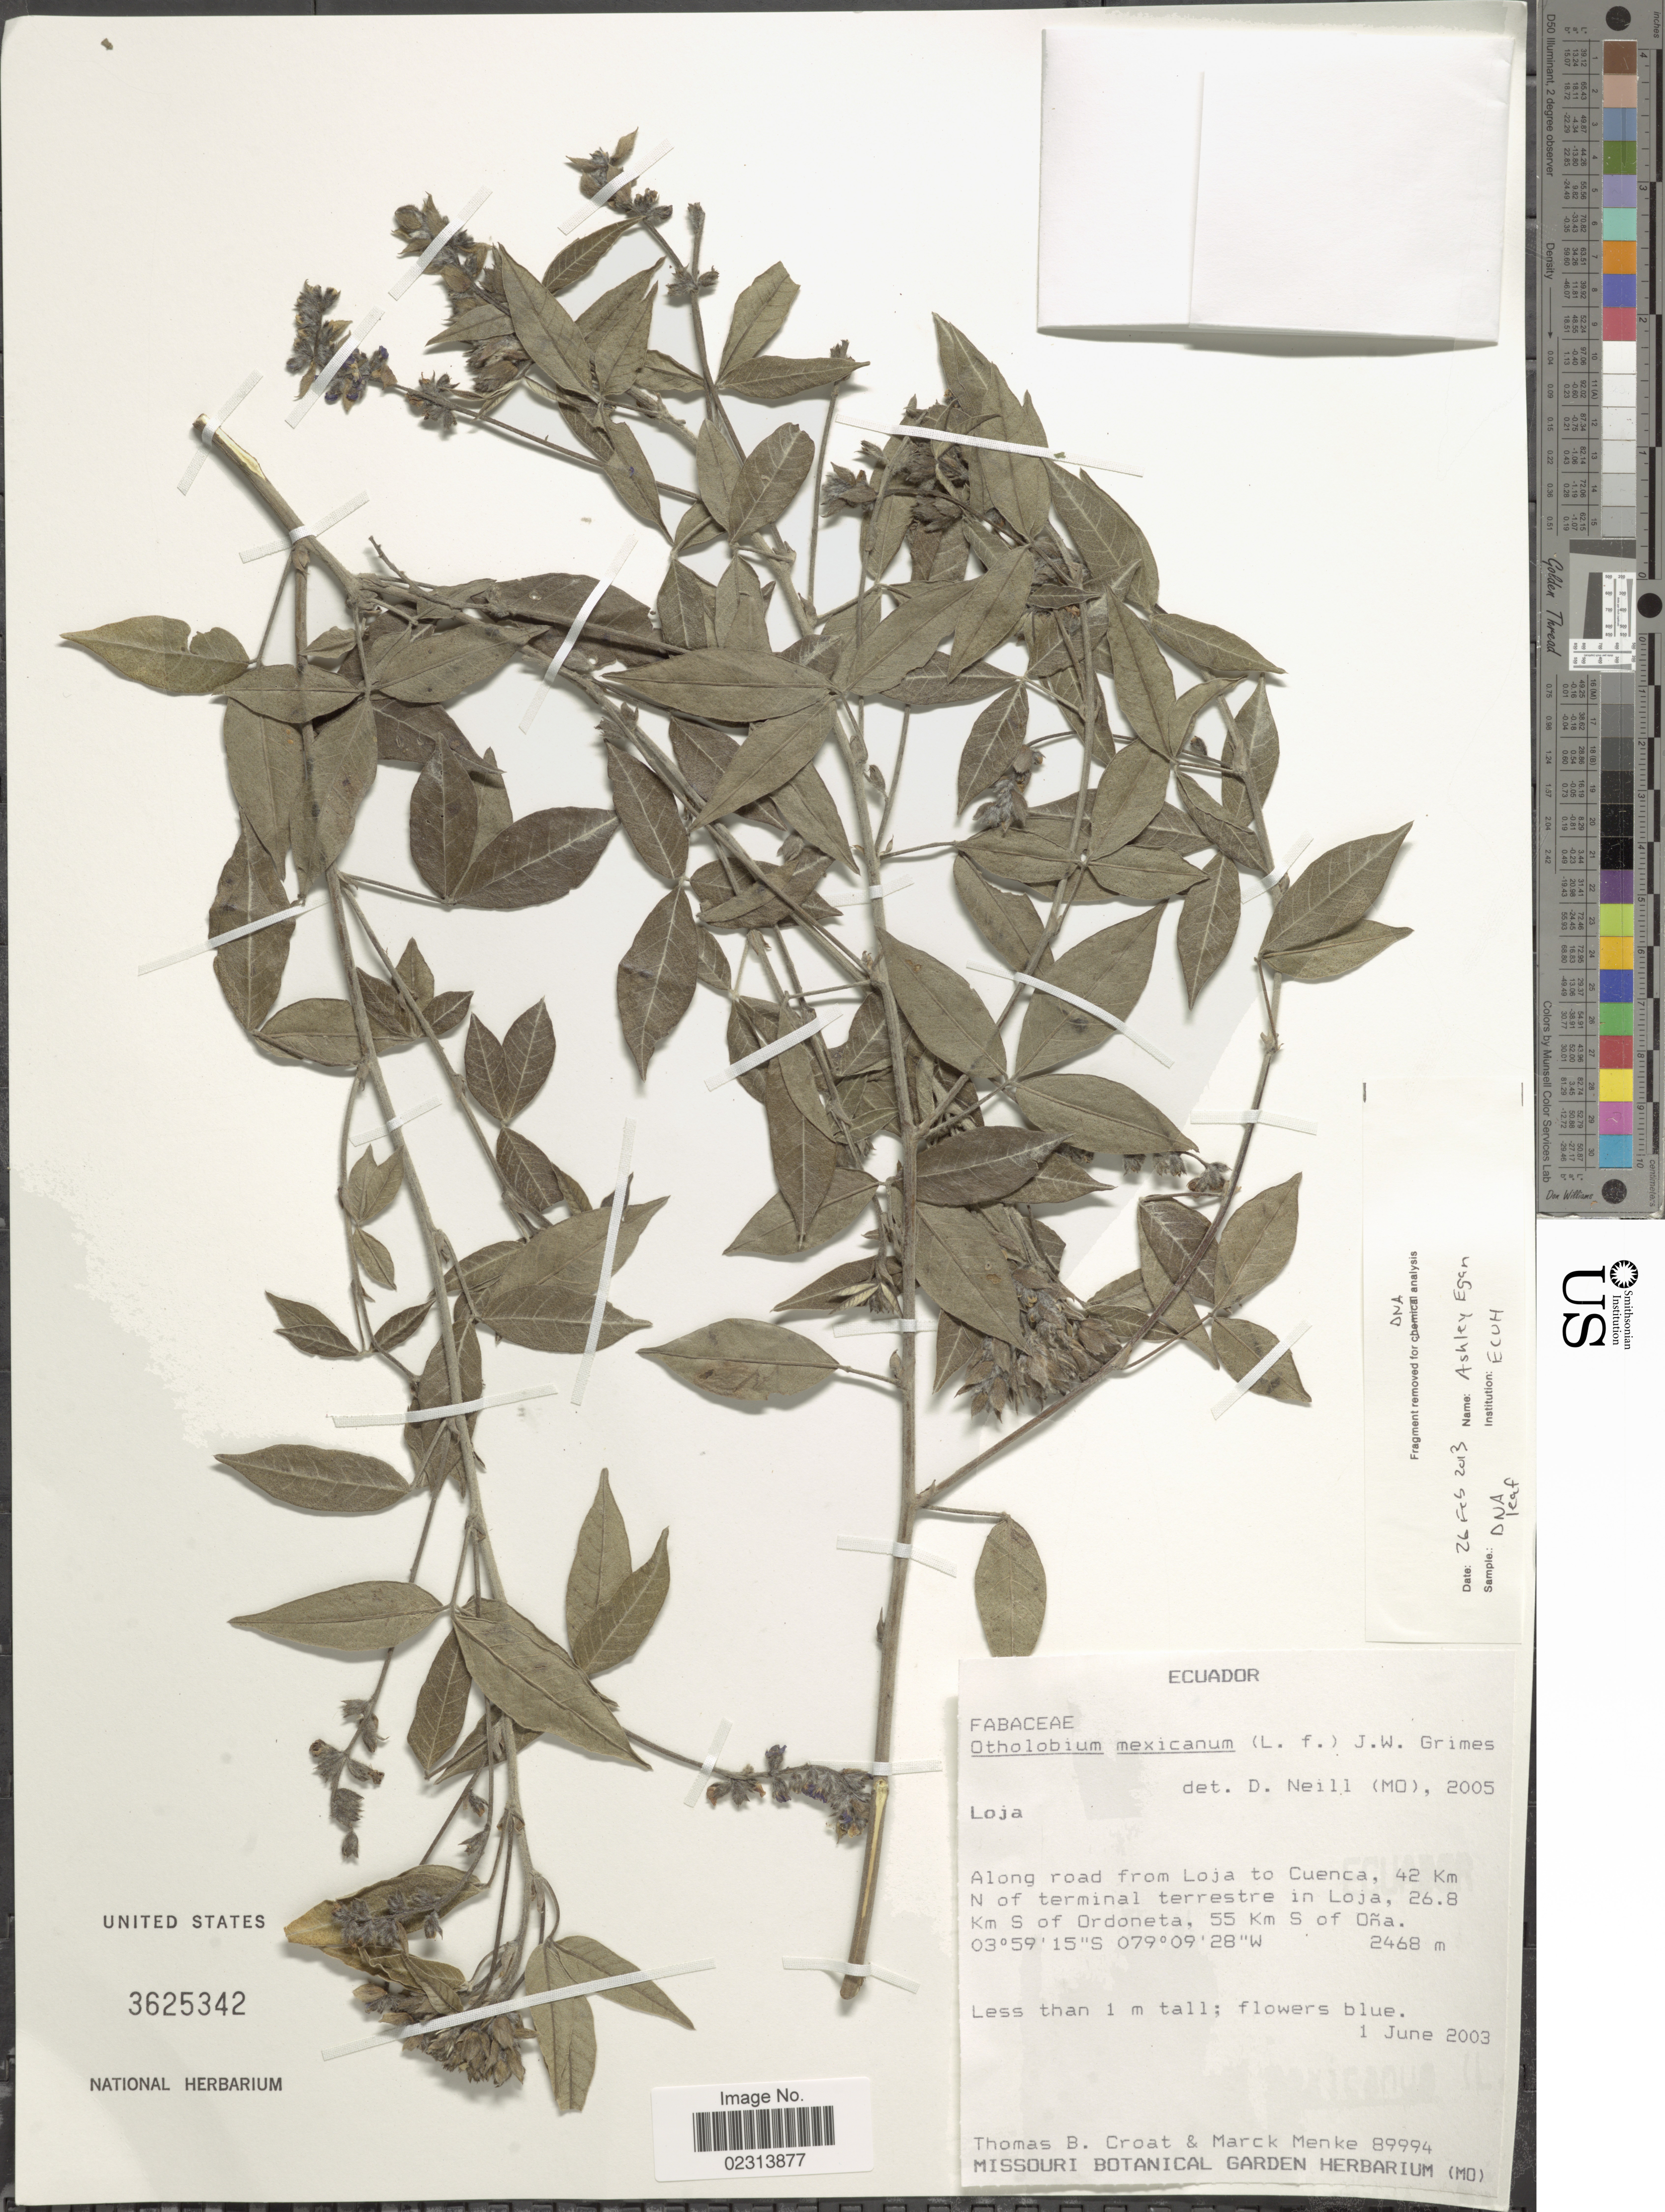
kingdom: Plantae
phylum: Tracheophyta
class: Magnoliopsida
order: Fabales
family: Fabaceae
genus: Otholobium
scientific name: Otholobium mexicanum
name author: (L. f.) J.W. Grimes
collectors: T. B. Croat & M. Menke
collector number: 89994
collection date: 2003-06-01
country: Ecuador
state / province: Loja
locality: Along road from Loja to Cuenca, 42 km N of terminal terrestre in Loja, 26.8 km S of Ordoneta, 55 km S of Ona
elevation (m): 2468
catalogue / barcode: US 3625342